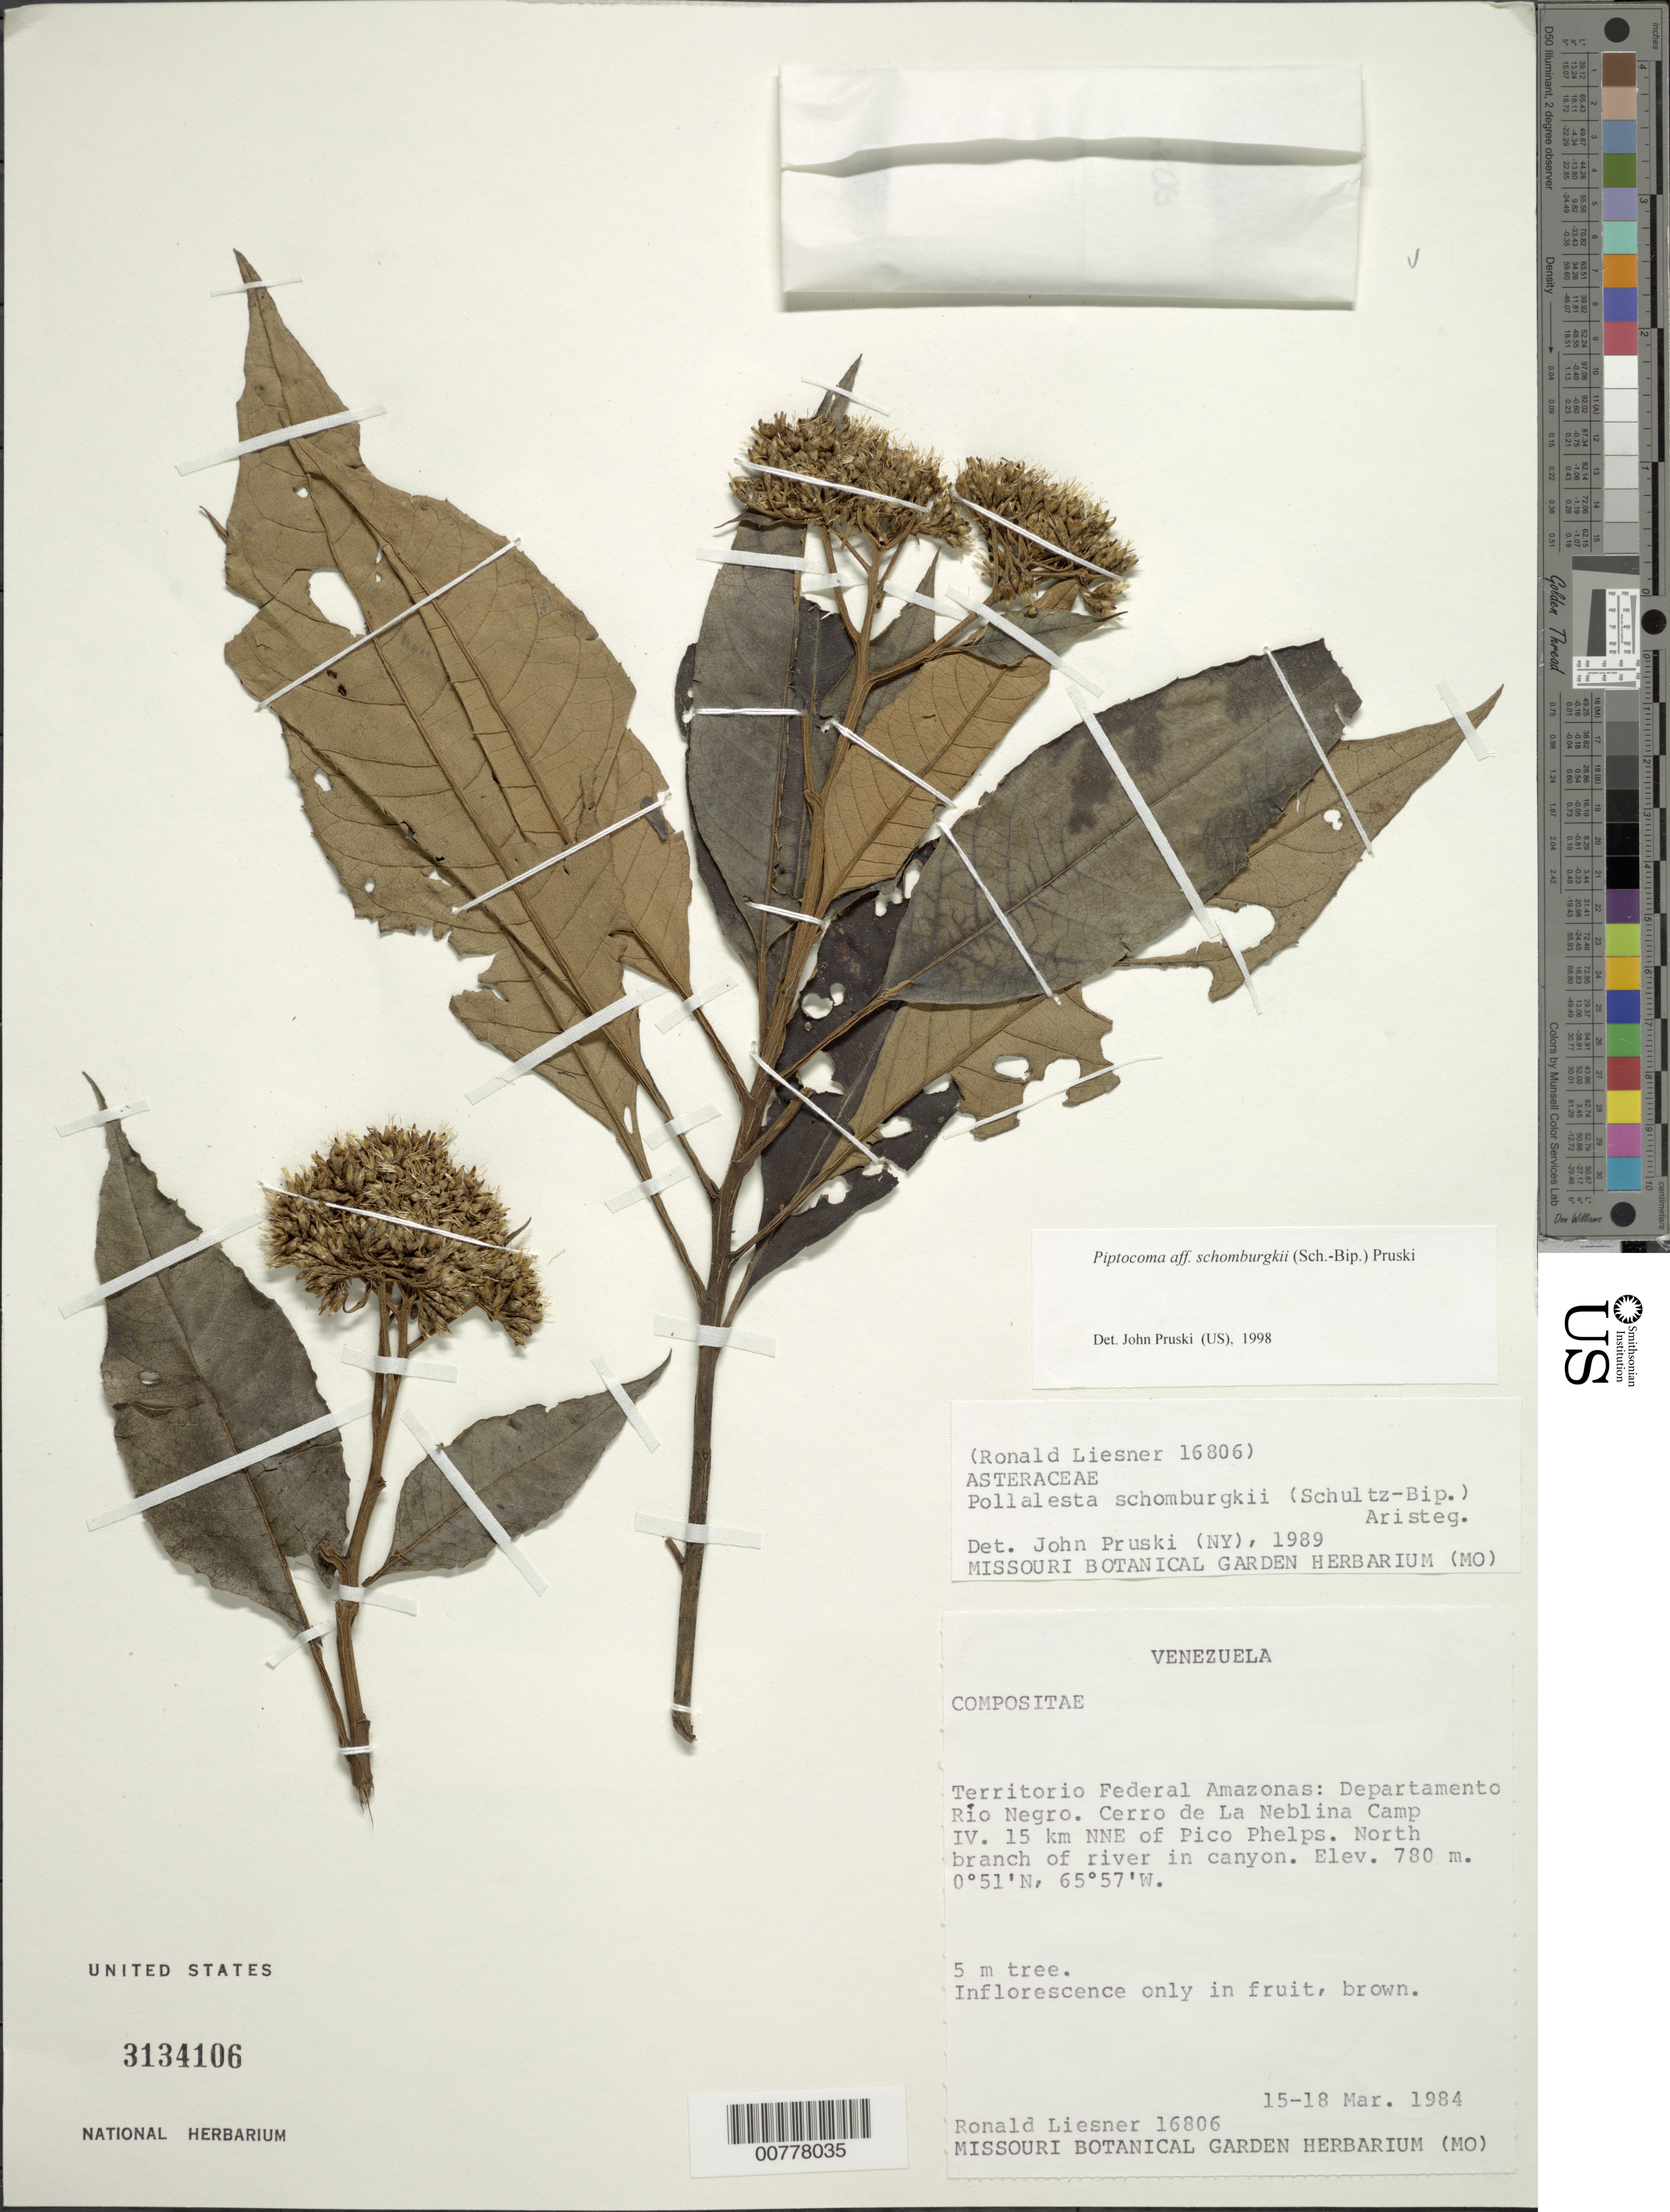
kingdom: Plantae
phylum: Tracheophyta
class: Magnoliopsida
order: Asterales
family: Asteraceae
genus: Piptocoma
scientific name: Piptocoma schomburgkii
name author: (Sch. Bip.) Pruski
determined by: Pruski, J. F.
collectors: R. L. Liesner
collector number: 16806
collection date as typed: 15-Mar-84 to 18-Mar-84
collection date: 1984-03-15/1984-03-18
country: Venezuela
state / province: Amazonas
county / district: Río Negro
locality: Cerro de La Neblina Camp IV, 15 km NNE of Pico Phelps, north branch of river in canyon.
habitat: Canyon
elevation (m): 780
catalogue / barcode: US 3134106